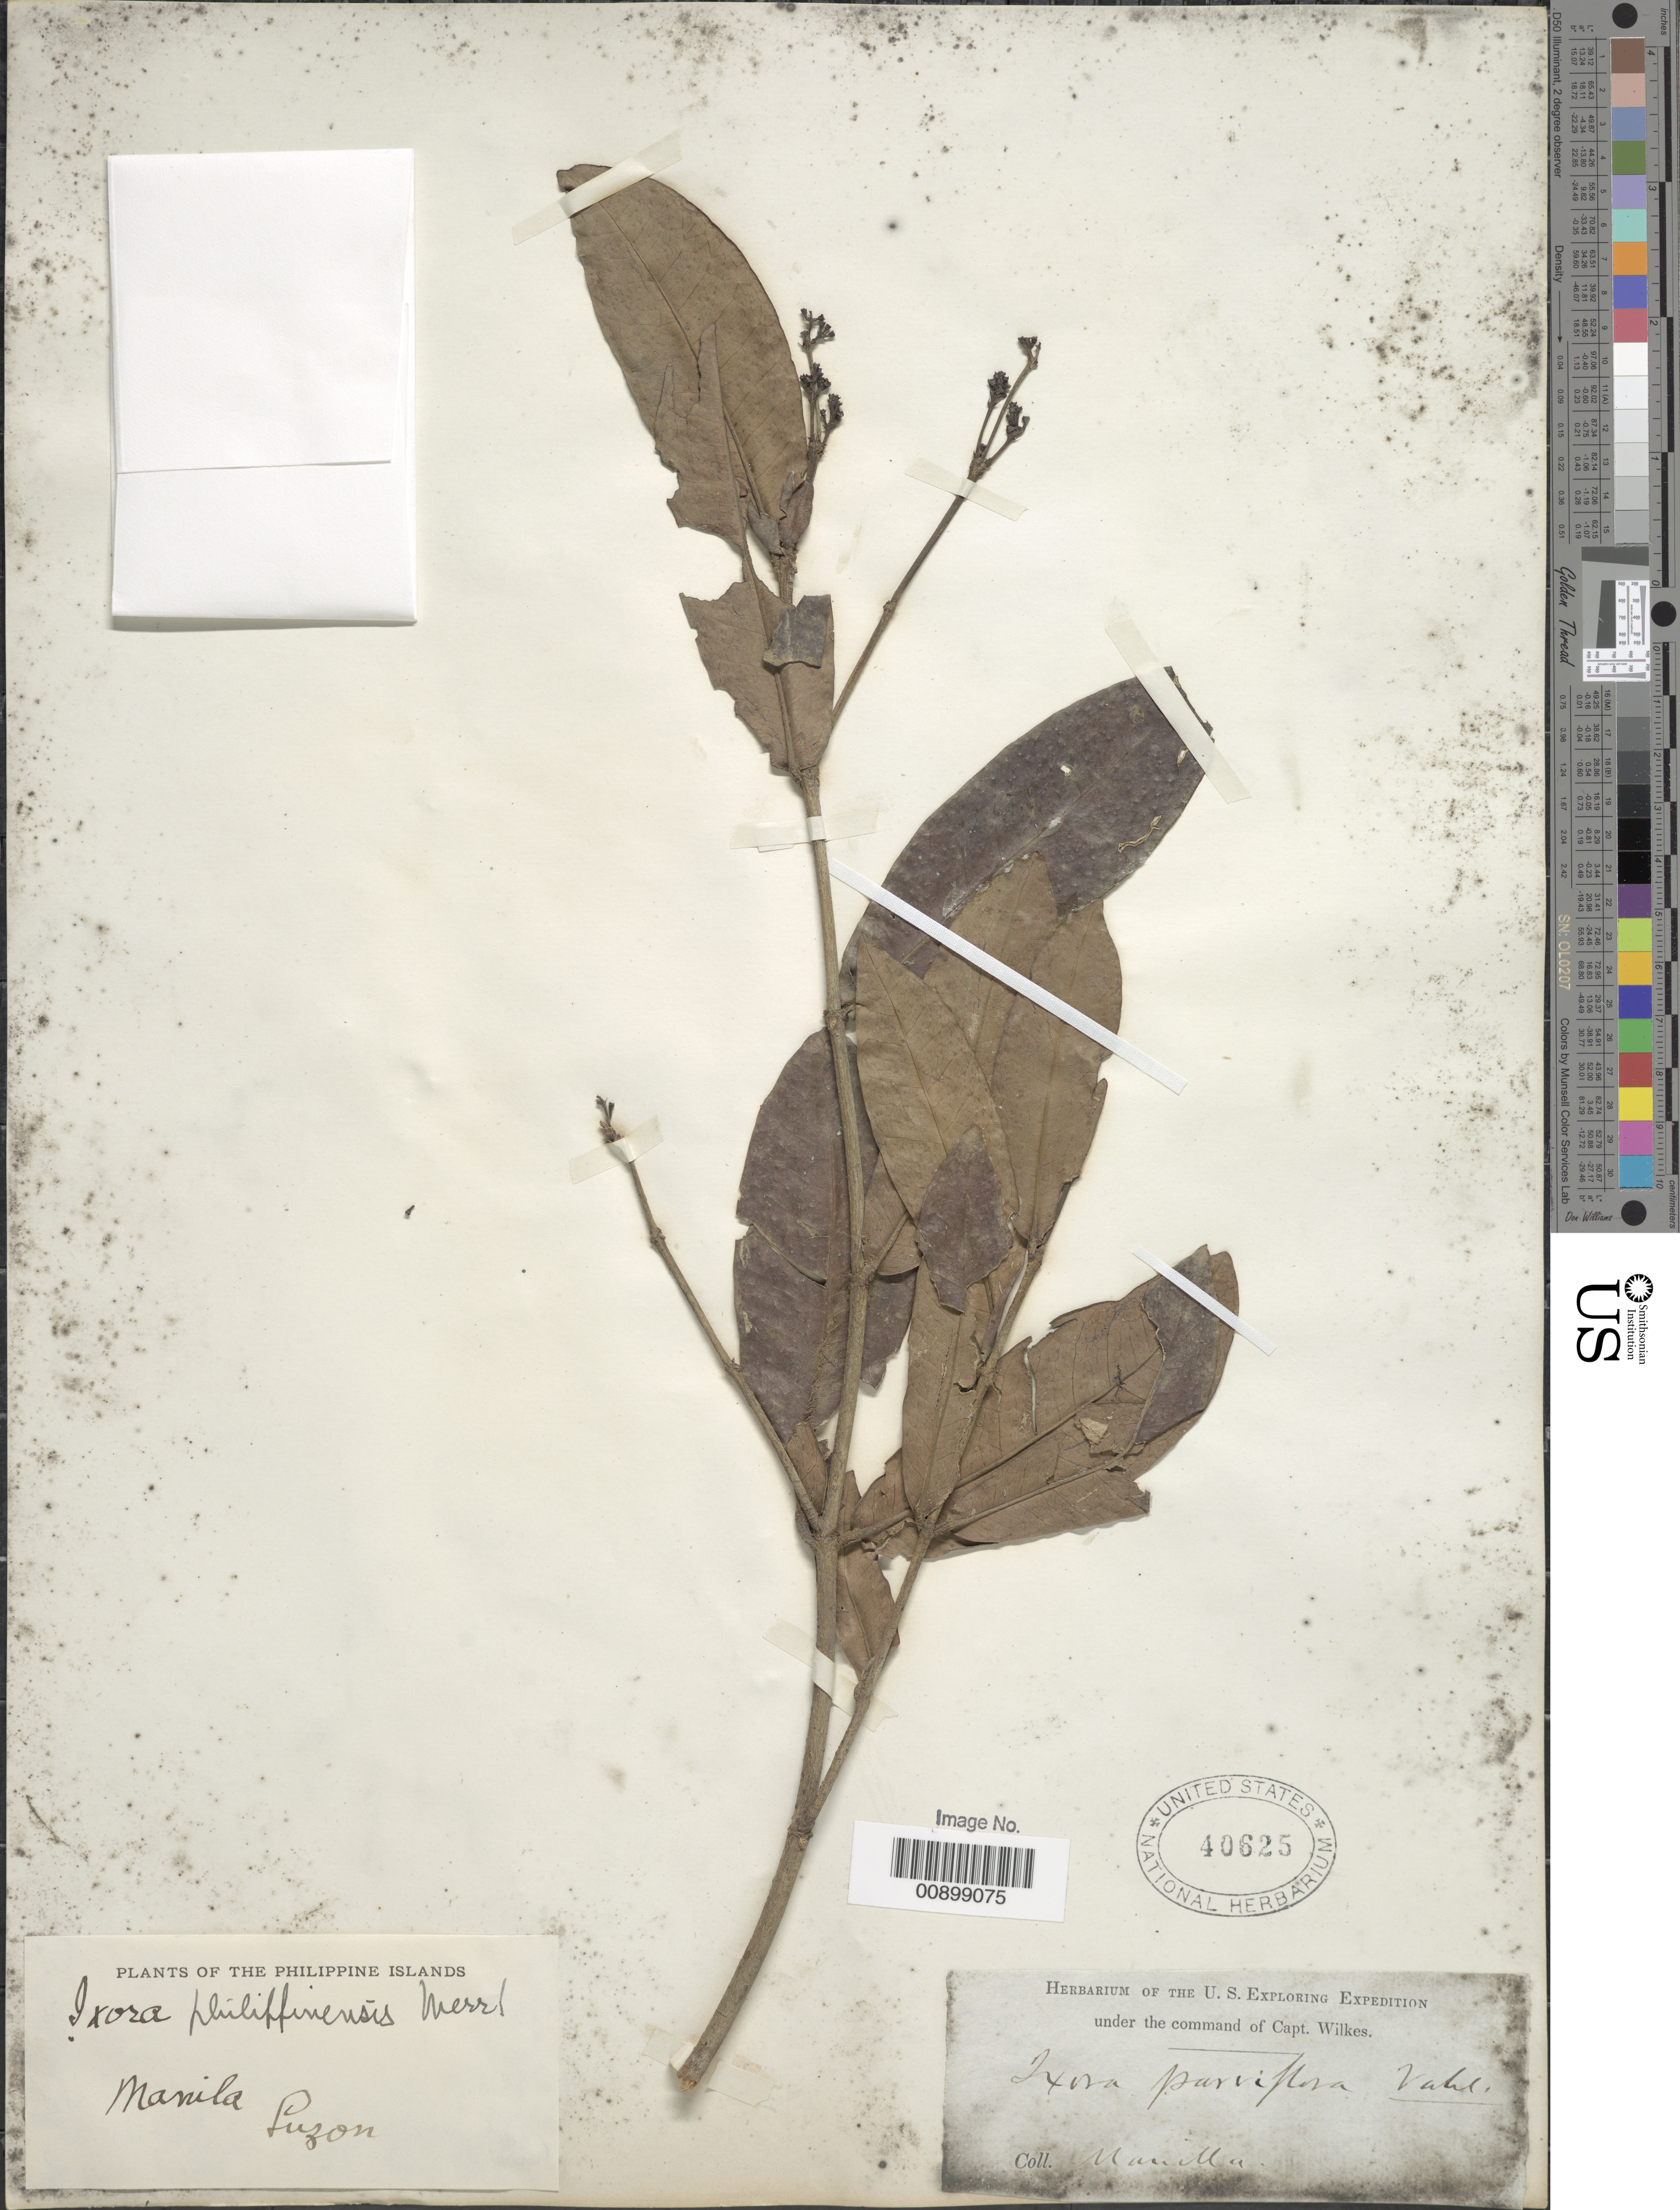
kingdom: Plantae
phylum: Tracheophyta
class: Magnoliopsida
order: Gentianales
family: Rubiaceae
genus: Ixora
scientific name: Ixora parviflora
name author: Vahl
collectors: Wilkes Explor. Exped.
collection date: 1838/1842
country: Philippines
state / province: National Capital Region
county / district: Manila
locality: Manilla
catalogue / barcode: US 40625